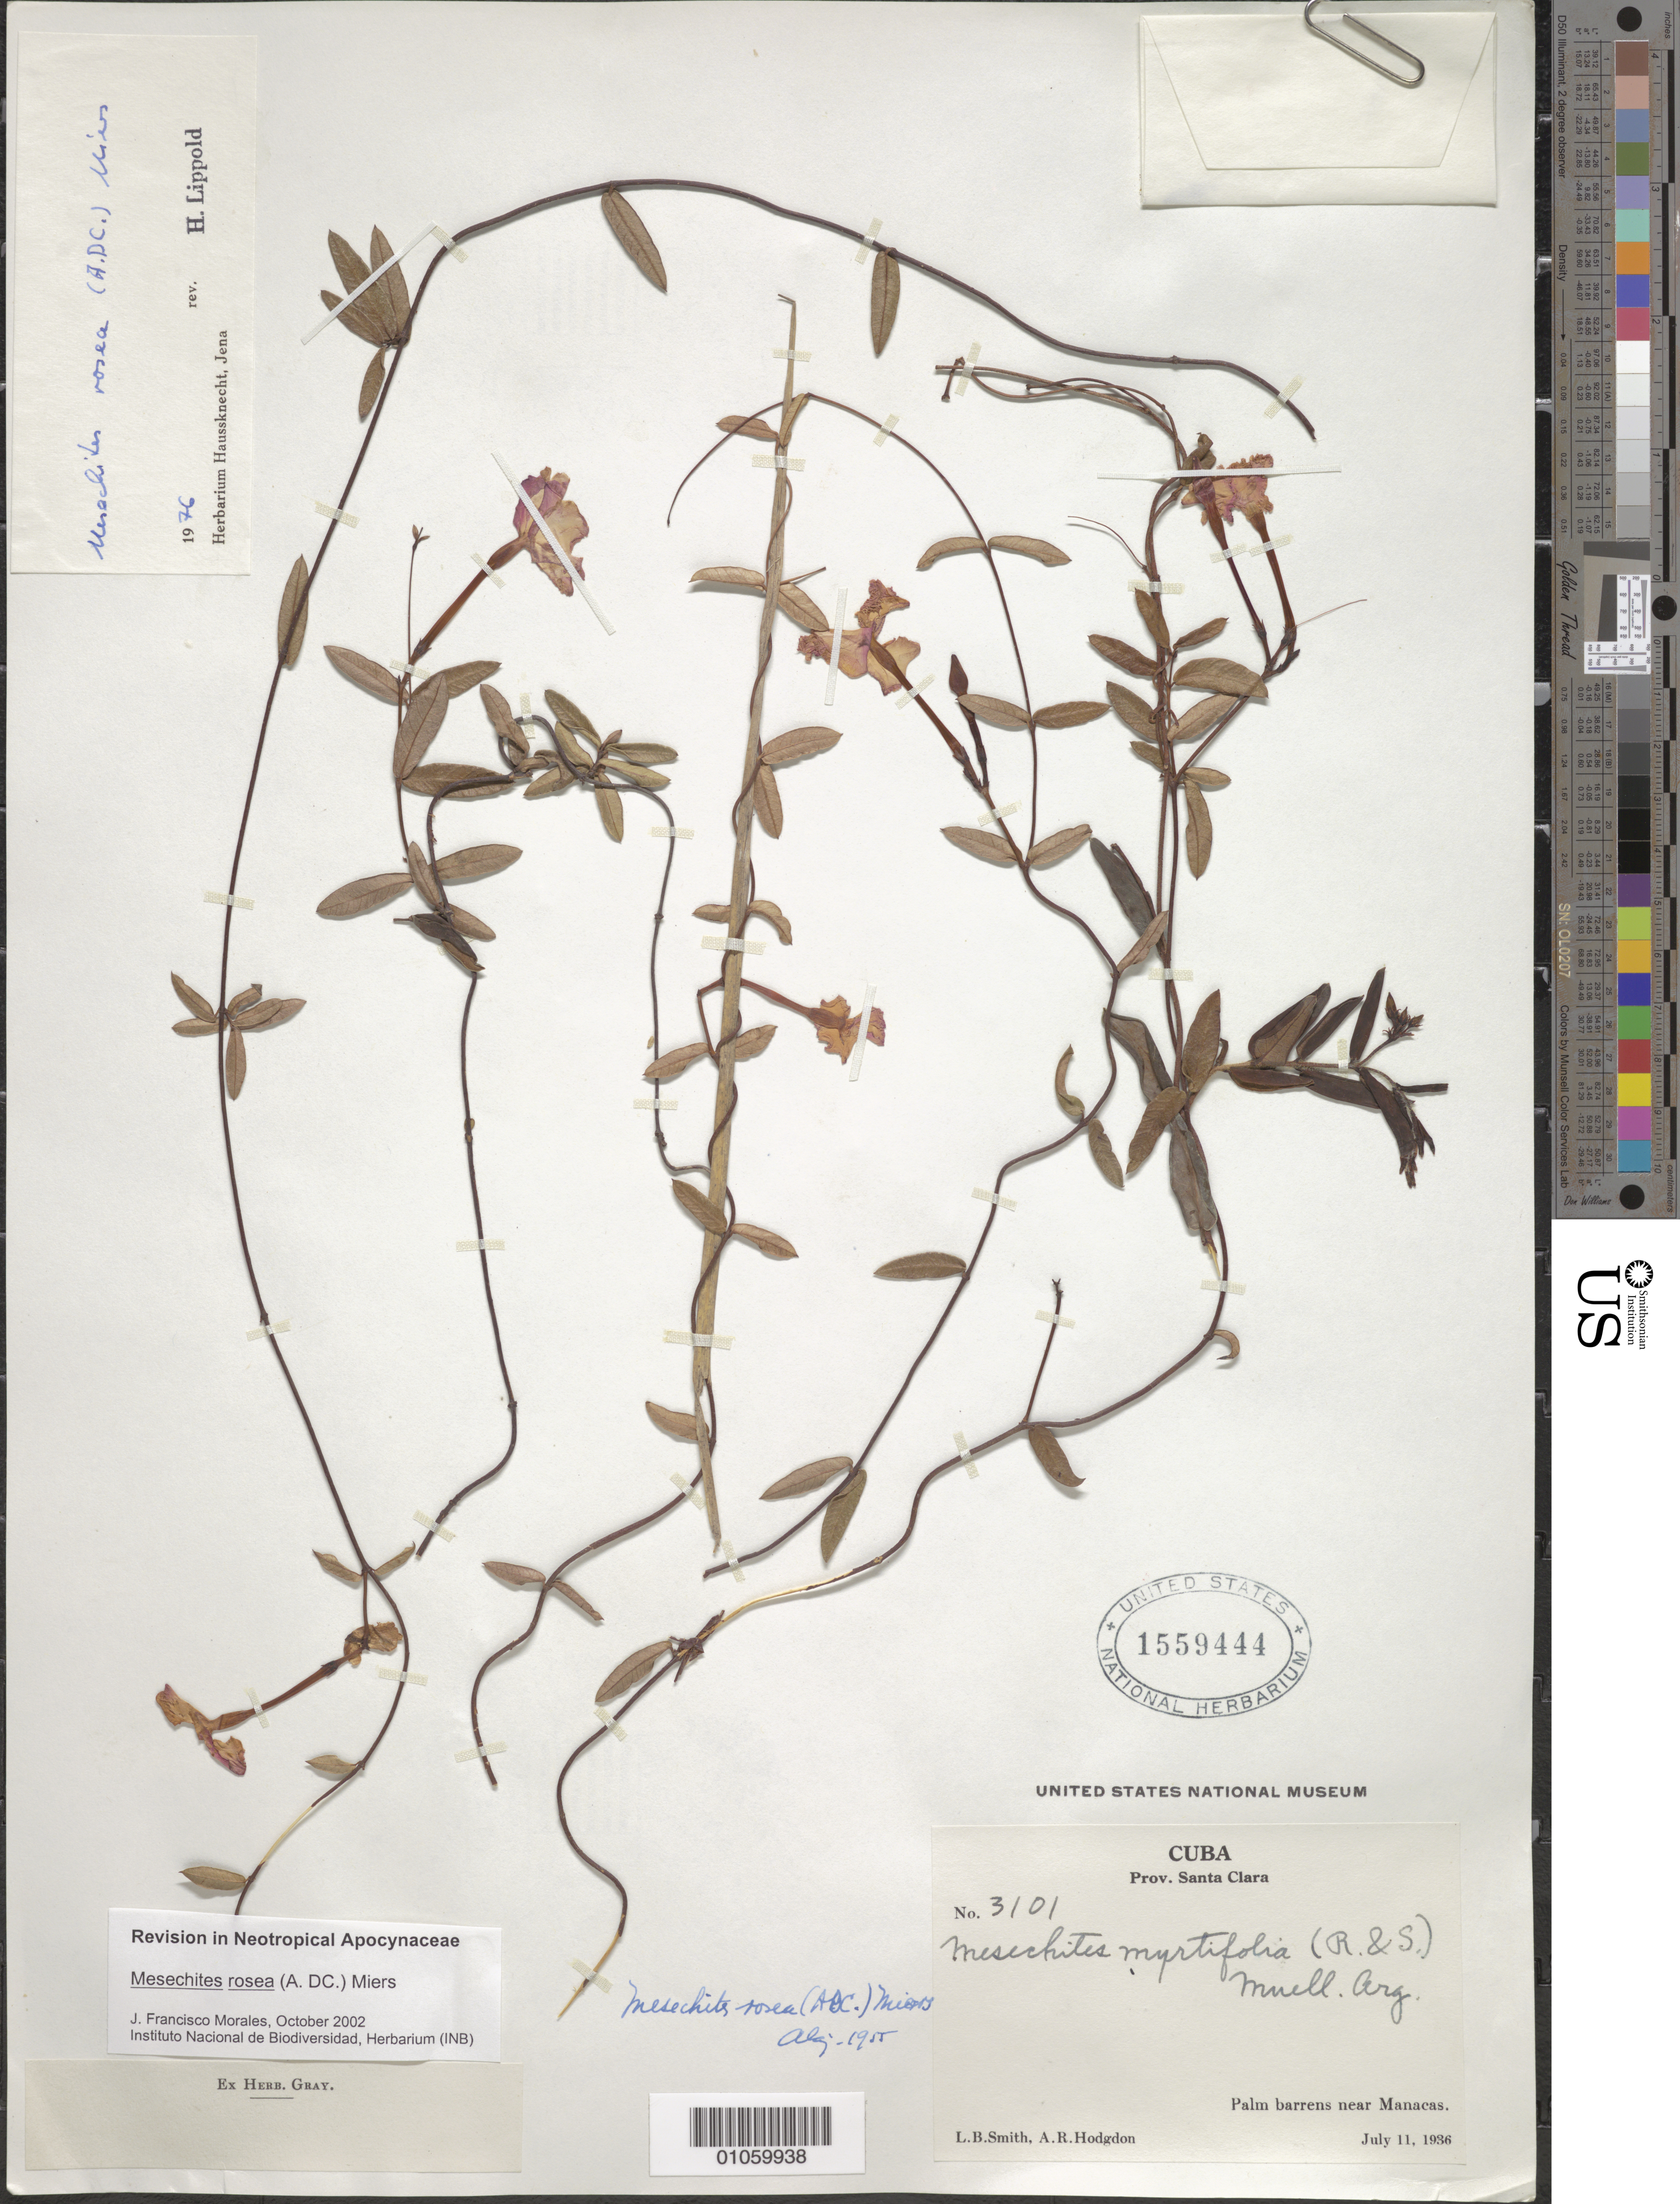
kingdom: Plantae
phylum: Tracheophyta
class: Magnoliopsida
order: Gentianales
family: Apocynaceae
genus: Mesechites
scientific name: Mesechites roseus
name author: (A. DC.) Miers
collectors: L. Smith & A. R. Hodgdon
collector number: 3101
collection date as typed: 11 Jul 1936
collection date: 1936-07-11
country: Cuba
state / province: Villa Clara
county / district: Santa Clara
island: Cuba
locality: Palm barrens near Manacas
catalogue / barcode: US 1559444